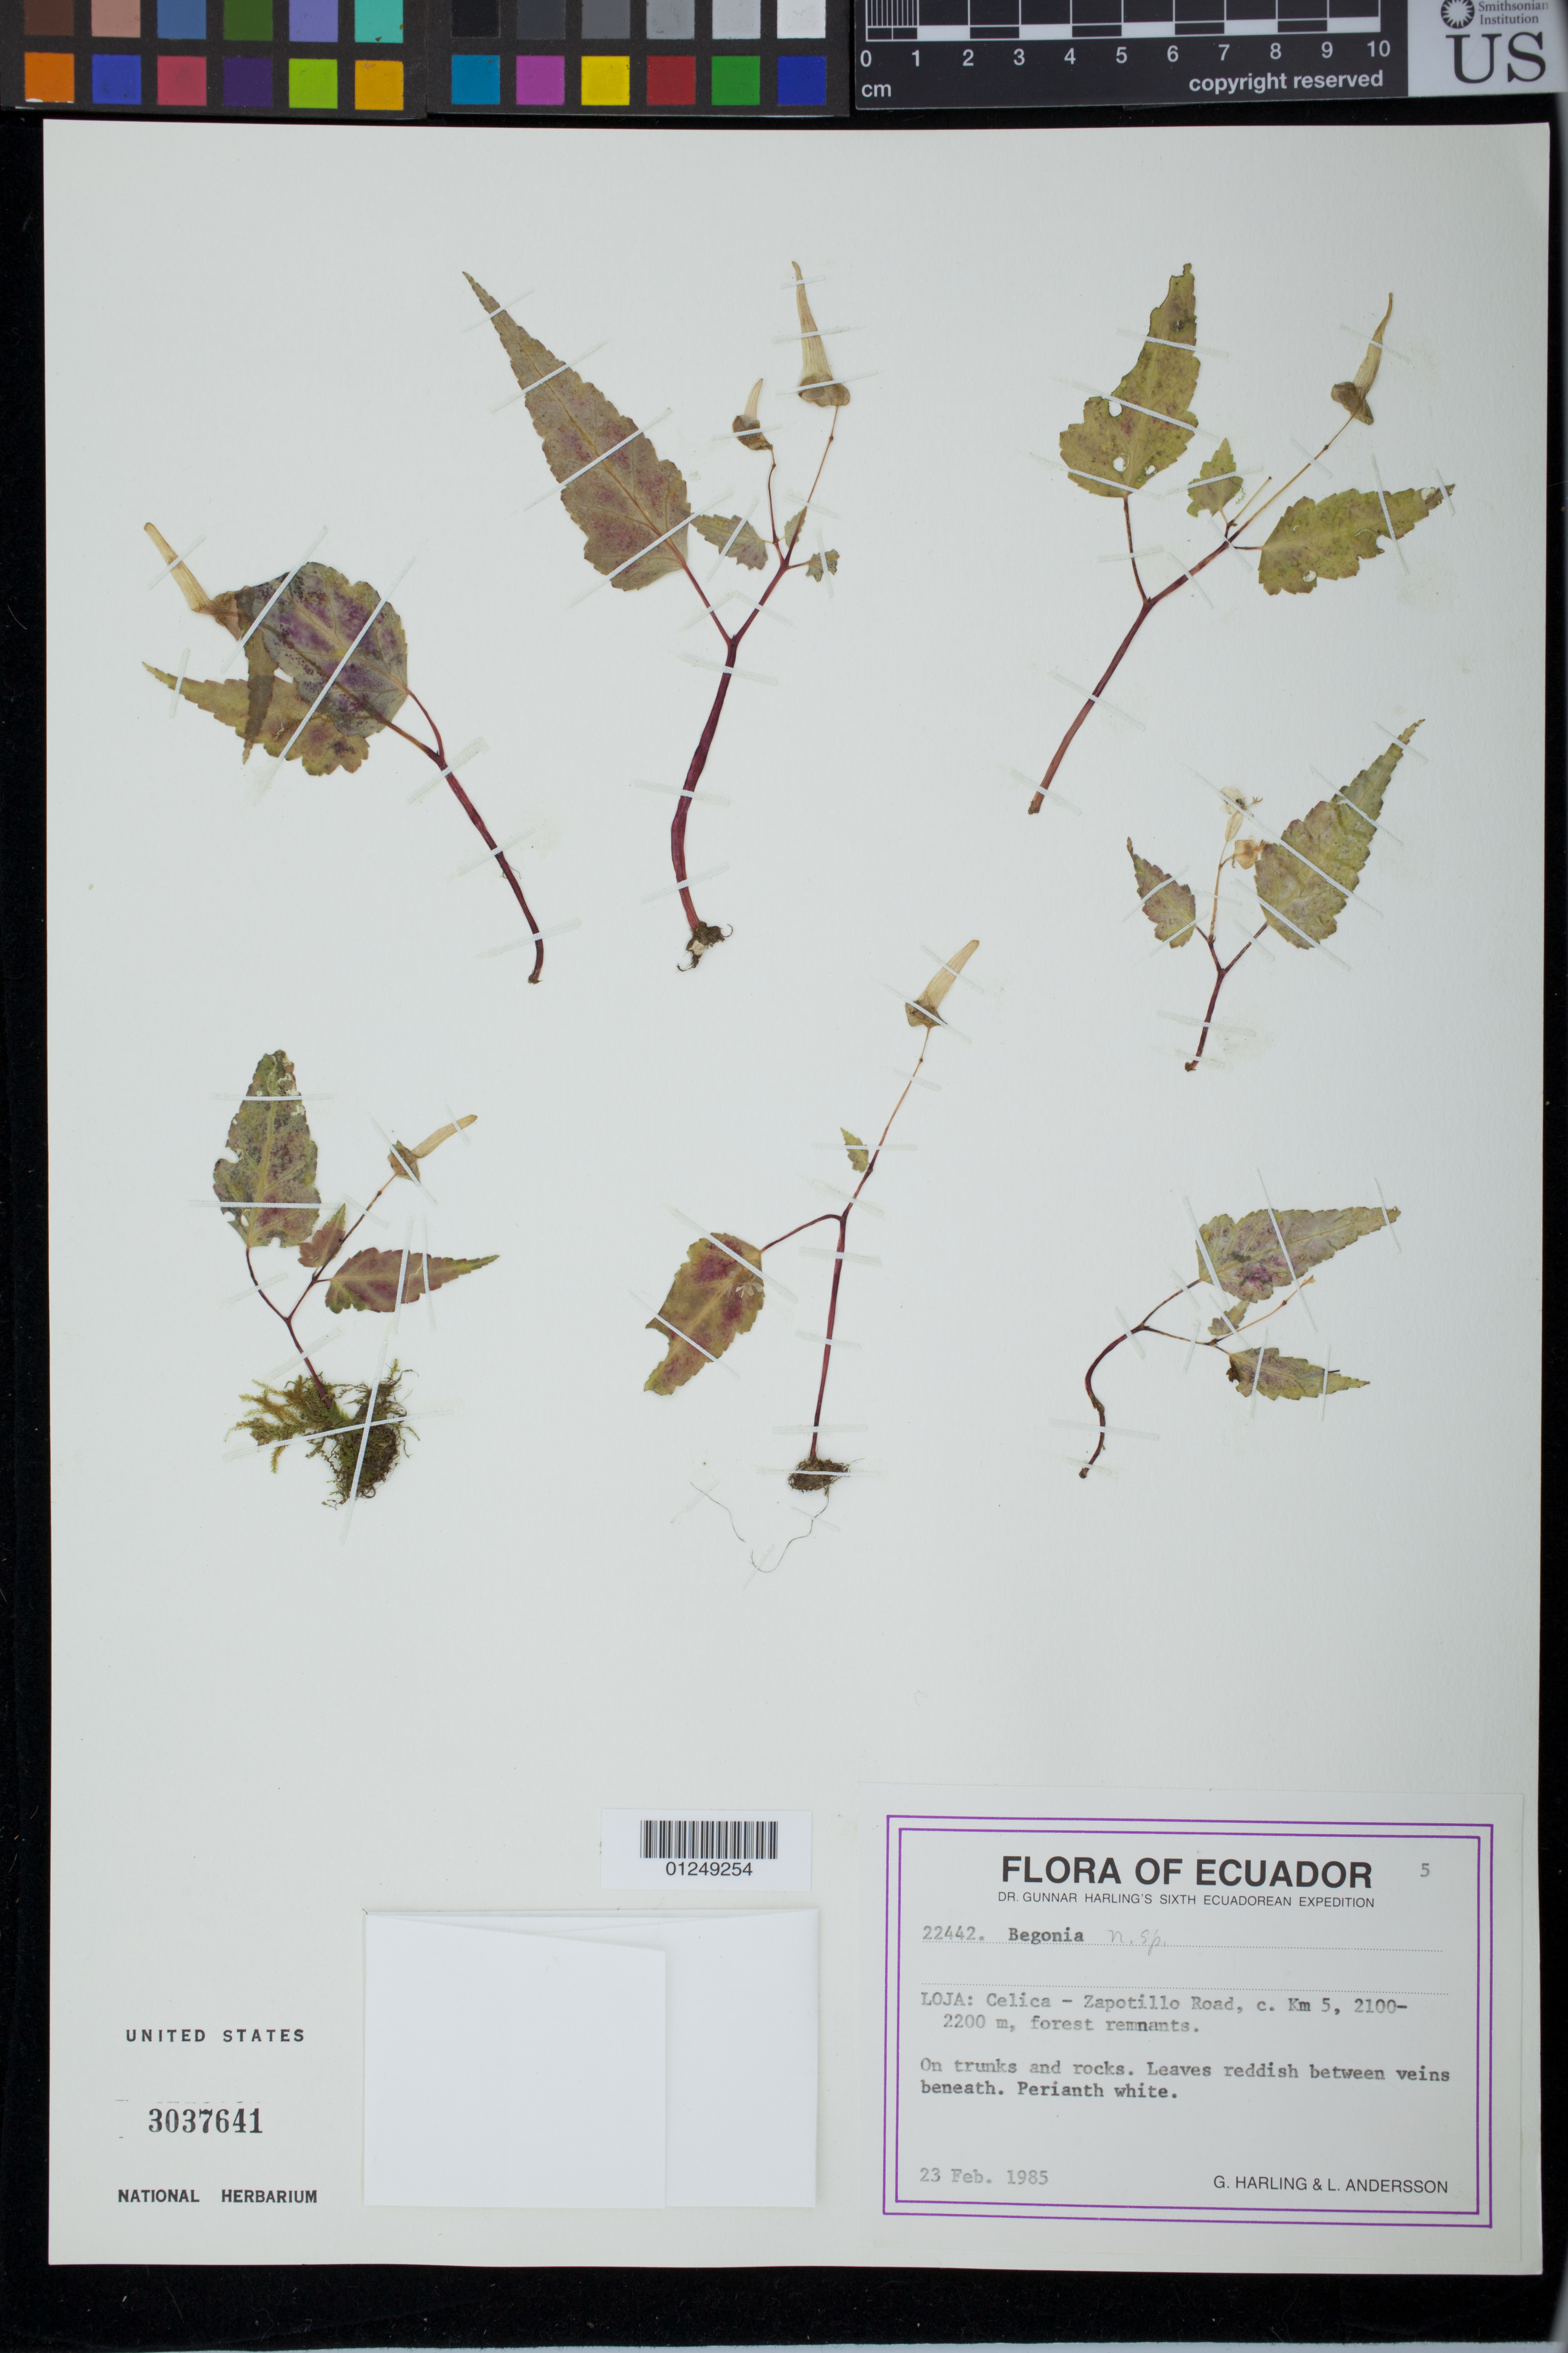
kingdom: Plantae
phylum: Tracheophyta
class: Magnoliopsida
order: Cucurbitales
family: Begoniaceae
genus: Begonia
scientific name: Begonia geraniifolia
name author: Hook.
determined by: Tebbitt, M. C.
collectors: G. Harling & L. Andersson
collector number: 22442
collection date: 1985-02-23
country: Ecuador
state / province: Loja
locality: Celica - Zaqpotillo road, c. km 5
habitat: Forest remnants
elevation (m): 2100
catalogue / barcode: US 3037641